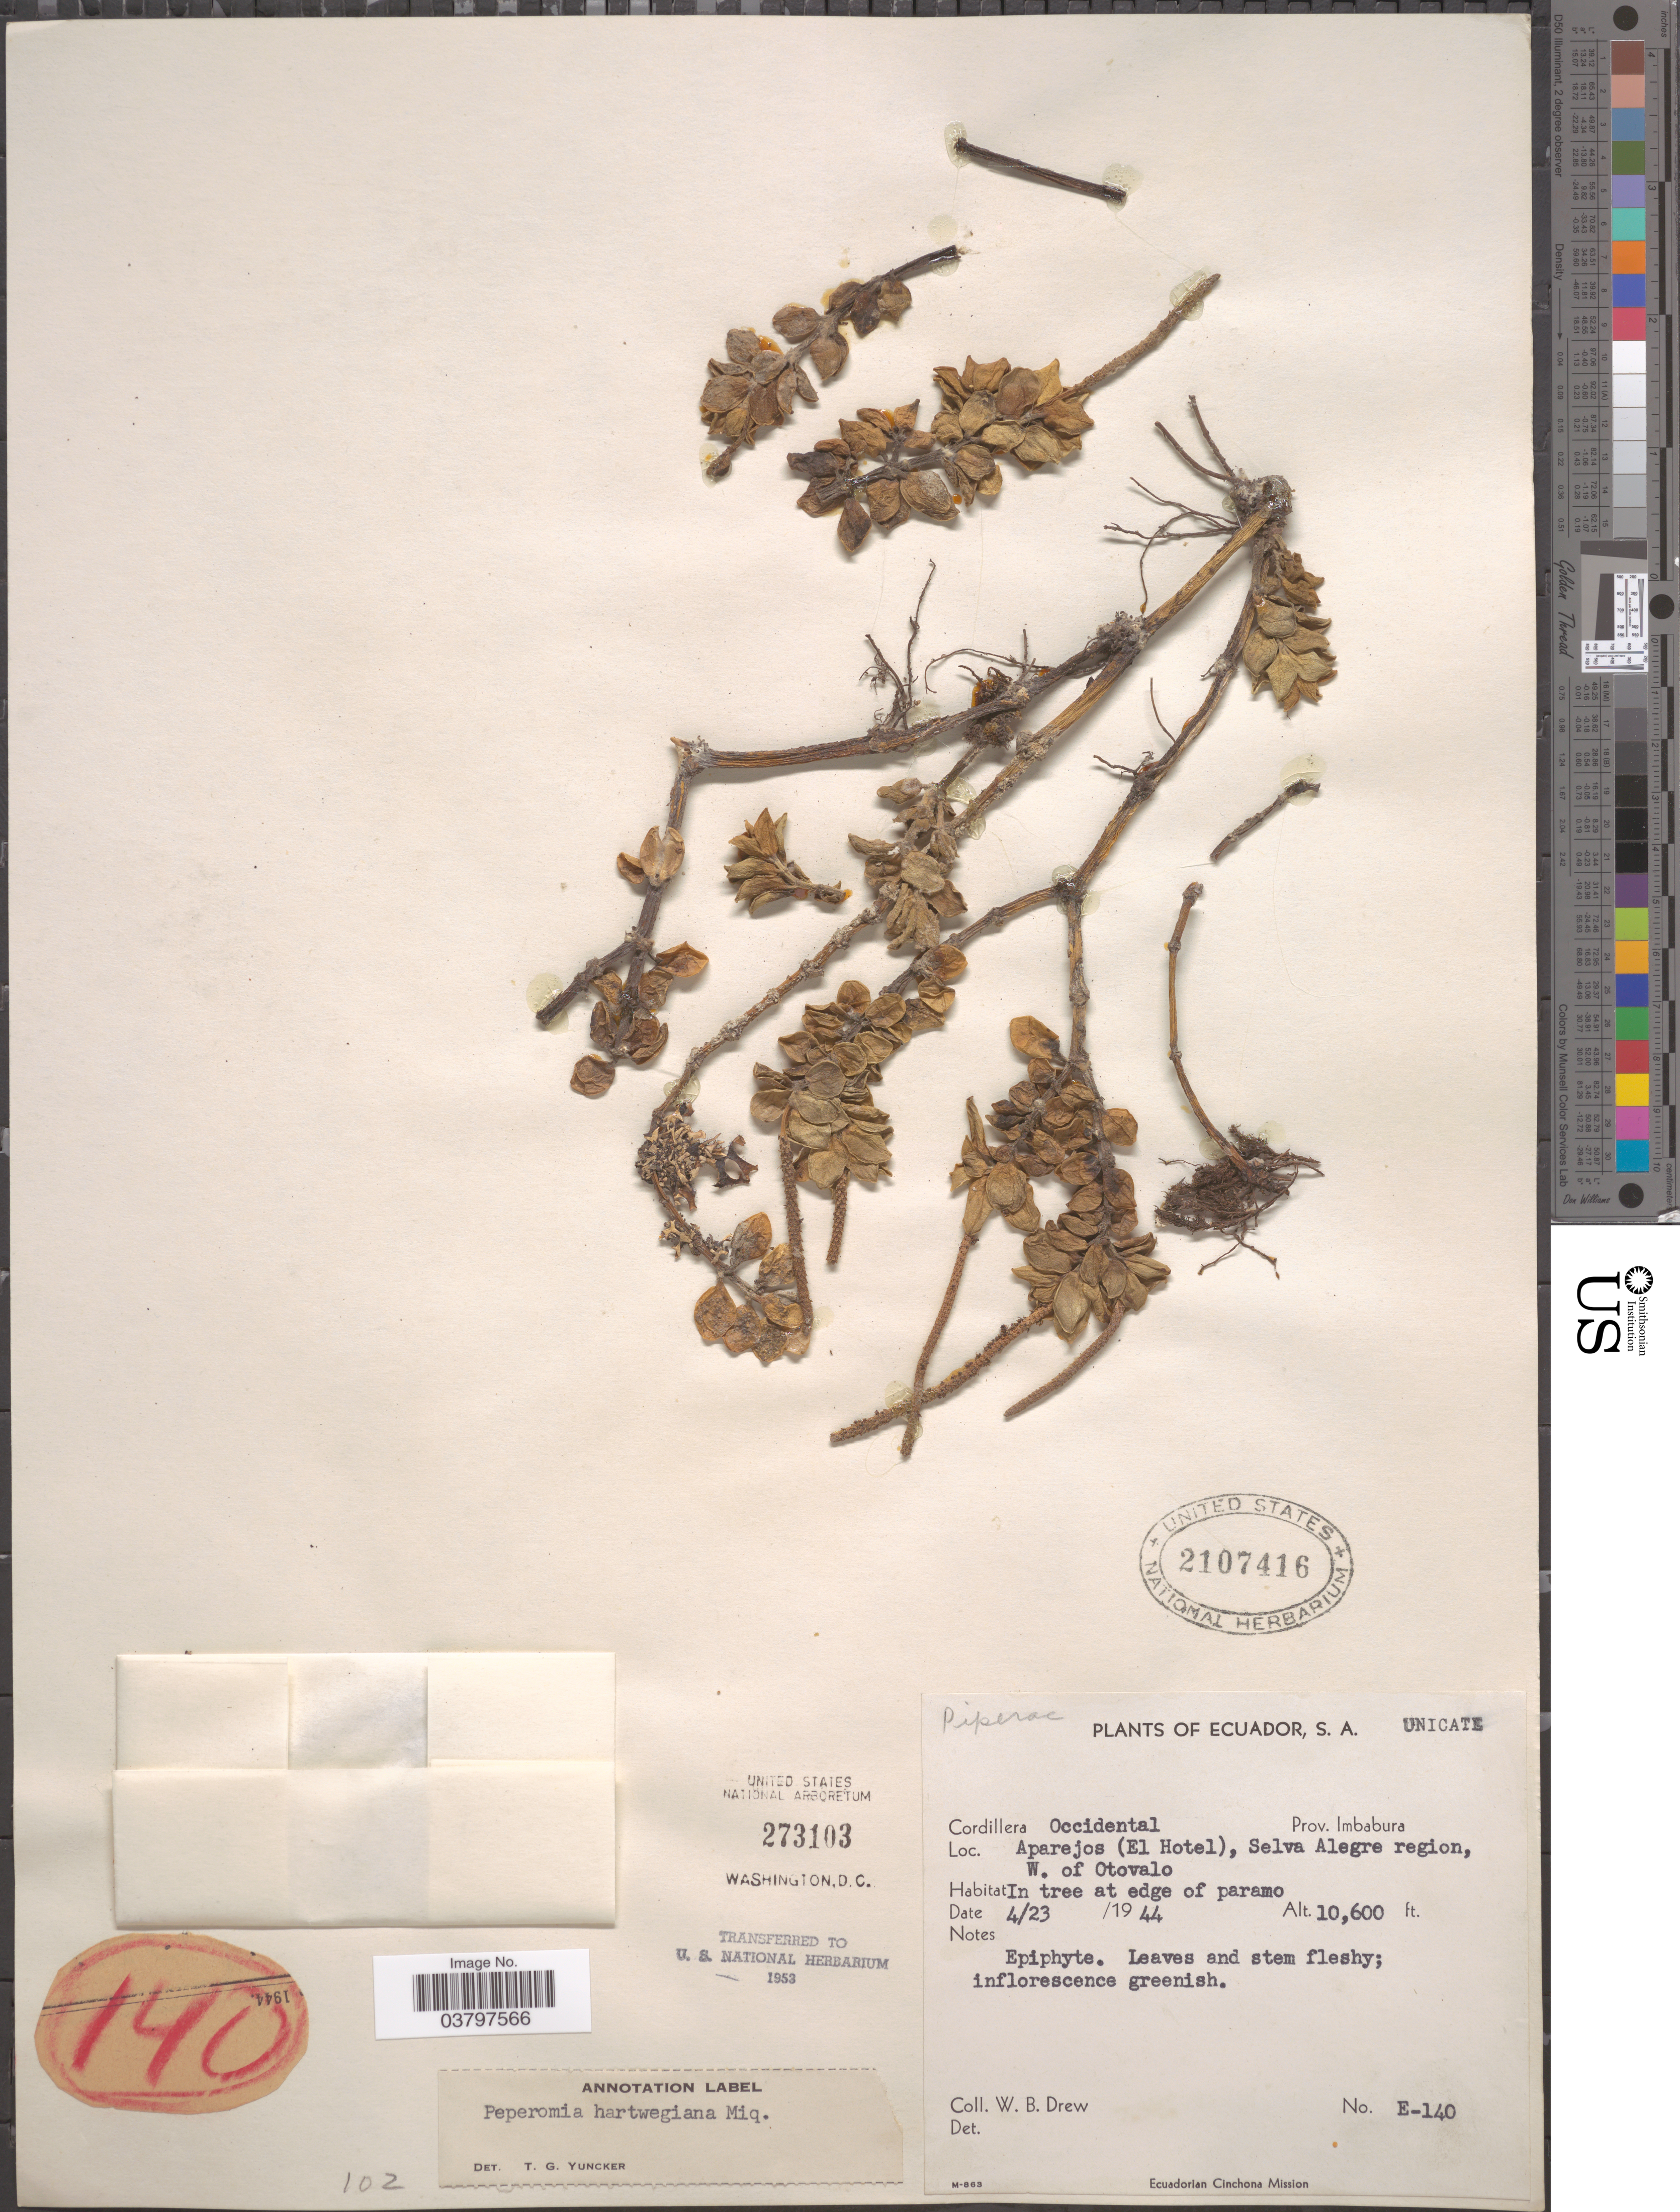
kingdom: Plantae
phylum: Tracheophyta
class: Magnoliopsida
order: Piperales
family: Piperaceae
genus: Peperomia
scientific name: Peperomia hartwegiana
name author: Miq.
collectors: W. B. Drew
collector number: E-140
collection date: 1944-04-23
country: Ecuador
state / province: Imbabura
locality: Cordillera Occidental. Aparejos (El Hotel), Selva Alegre region, W. of Otovalo.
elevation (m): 3231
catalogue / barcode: US 2107416